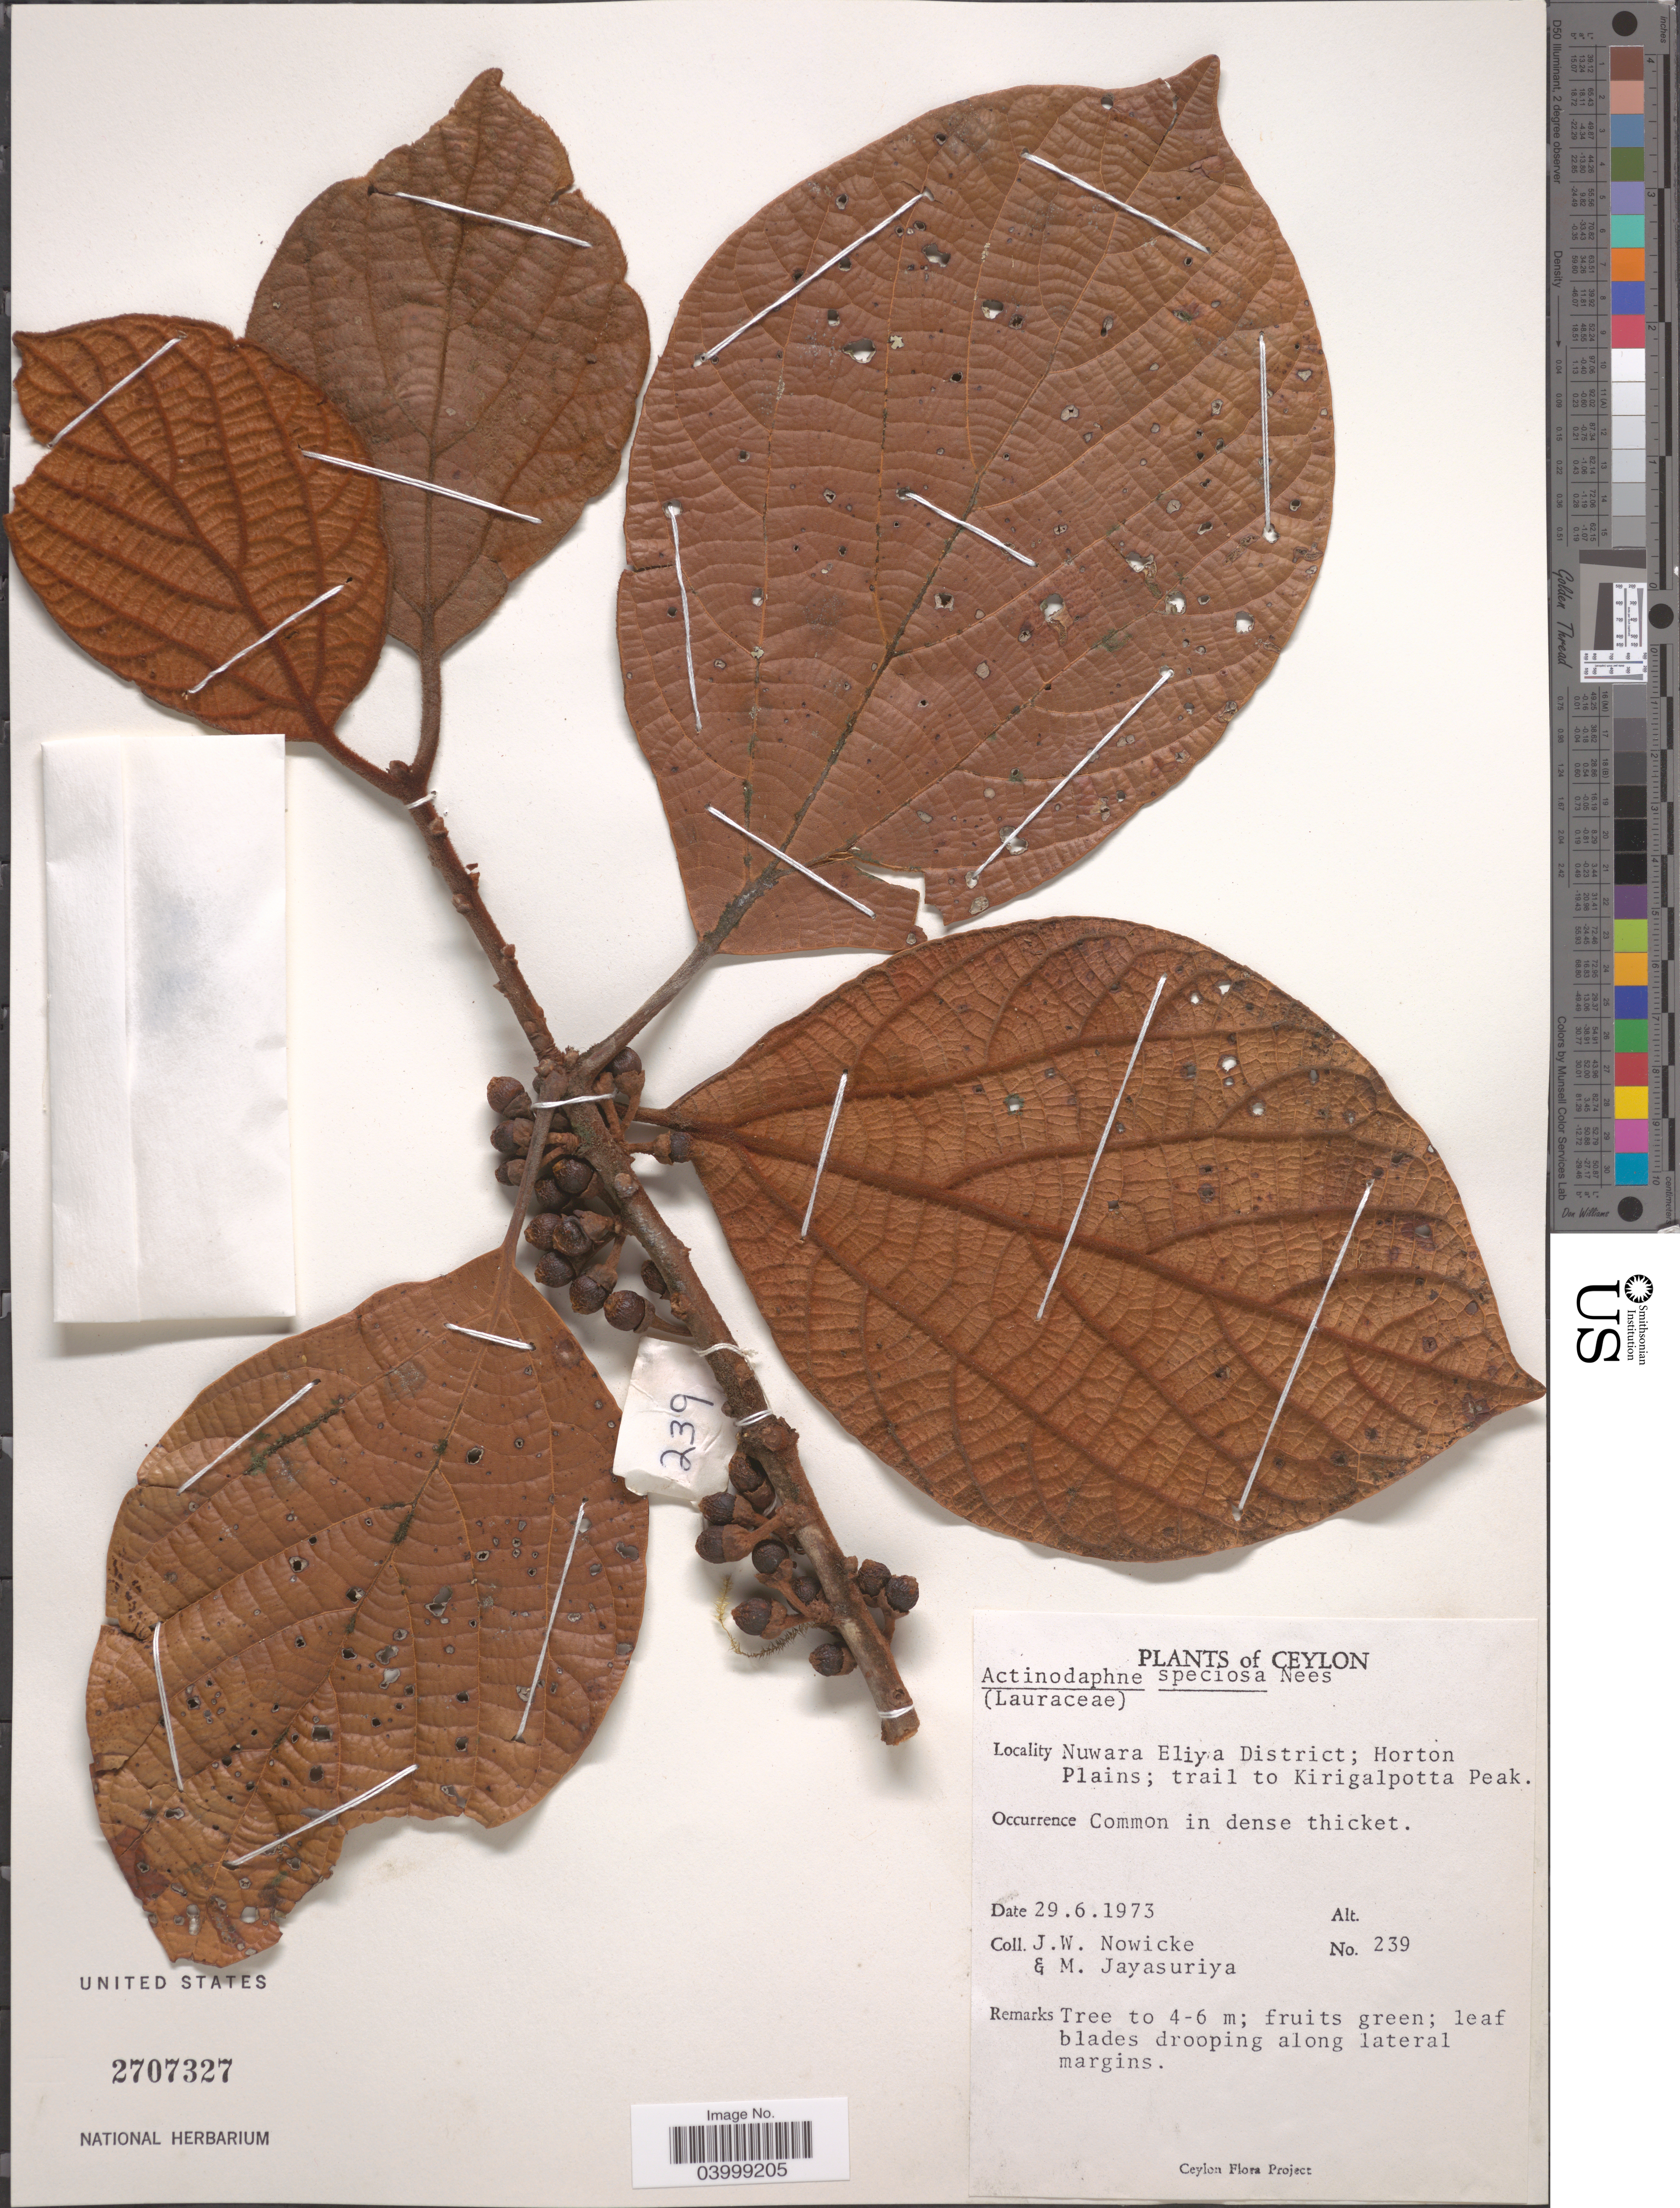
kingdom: Plantae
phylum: Tracheophyta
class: Magnoliopsida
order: Laurales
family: Lauraceae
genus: Actinodaphne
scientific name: Actinodaphne speciosa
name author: Nees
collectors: J. W. Nowicke & M. Jayasuriya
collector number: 239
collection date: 1973-06-29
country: Sri Lanka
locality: Ceylon. Nuwara Eliya District; Horton Plains; trail to Kirigalpotta Peak.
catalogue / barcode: US 2707327